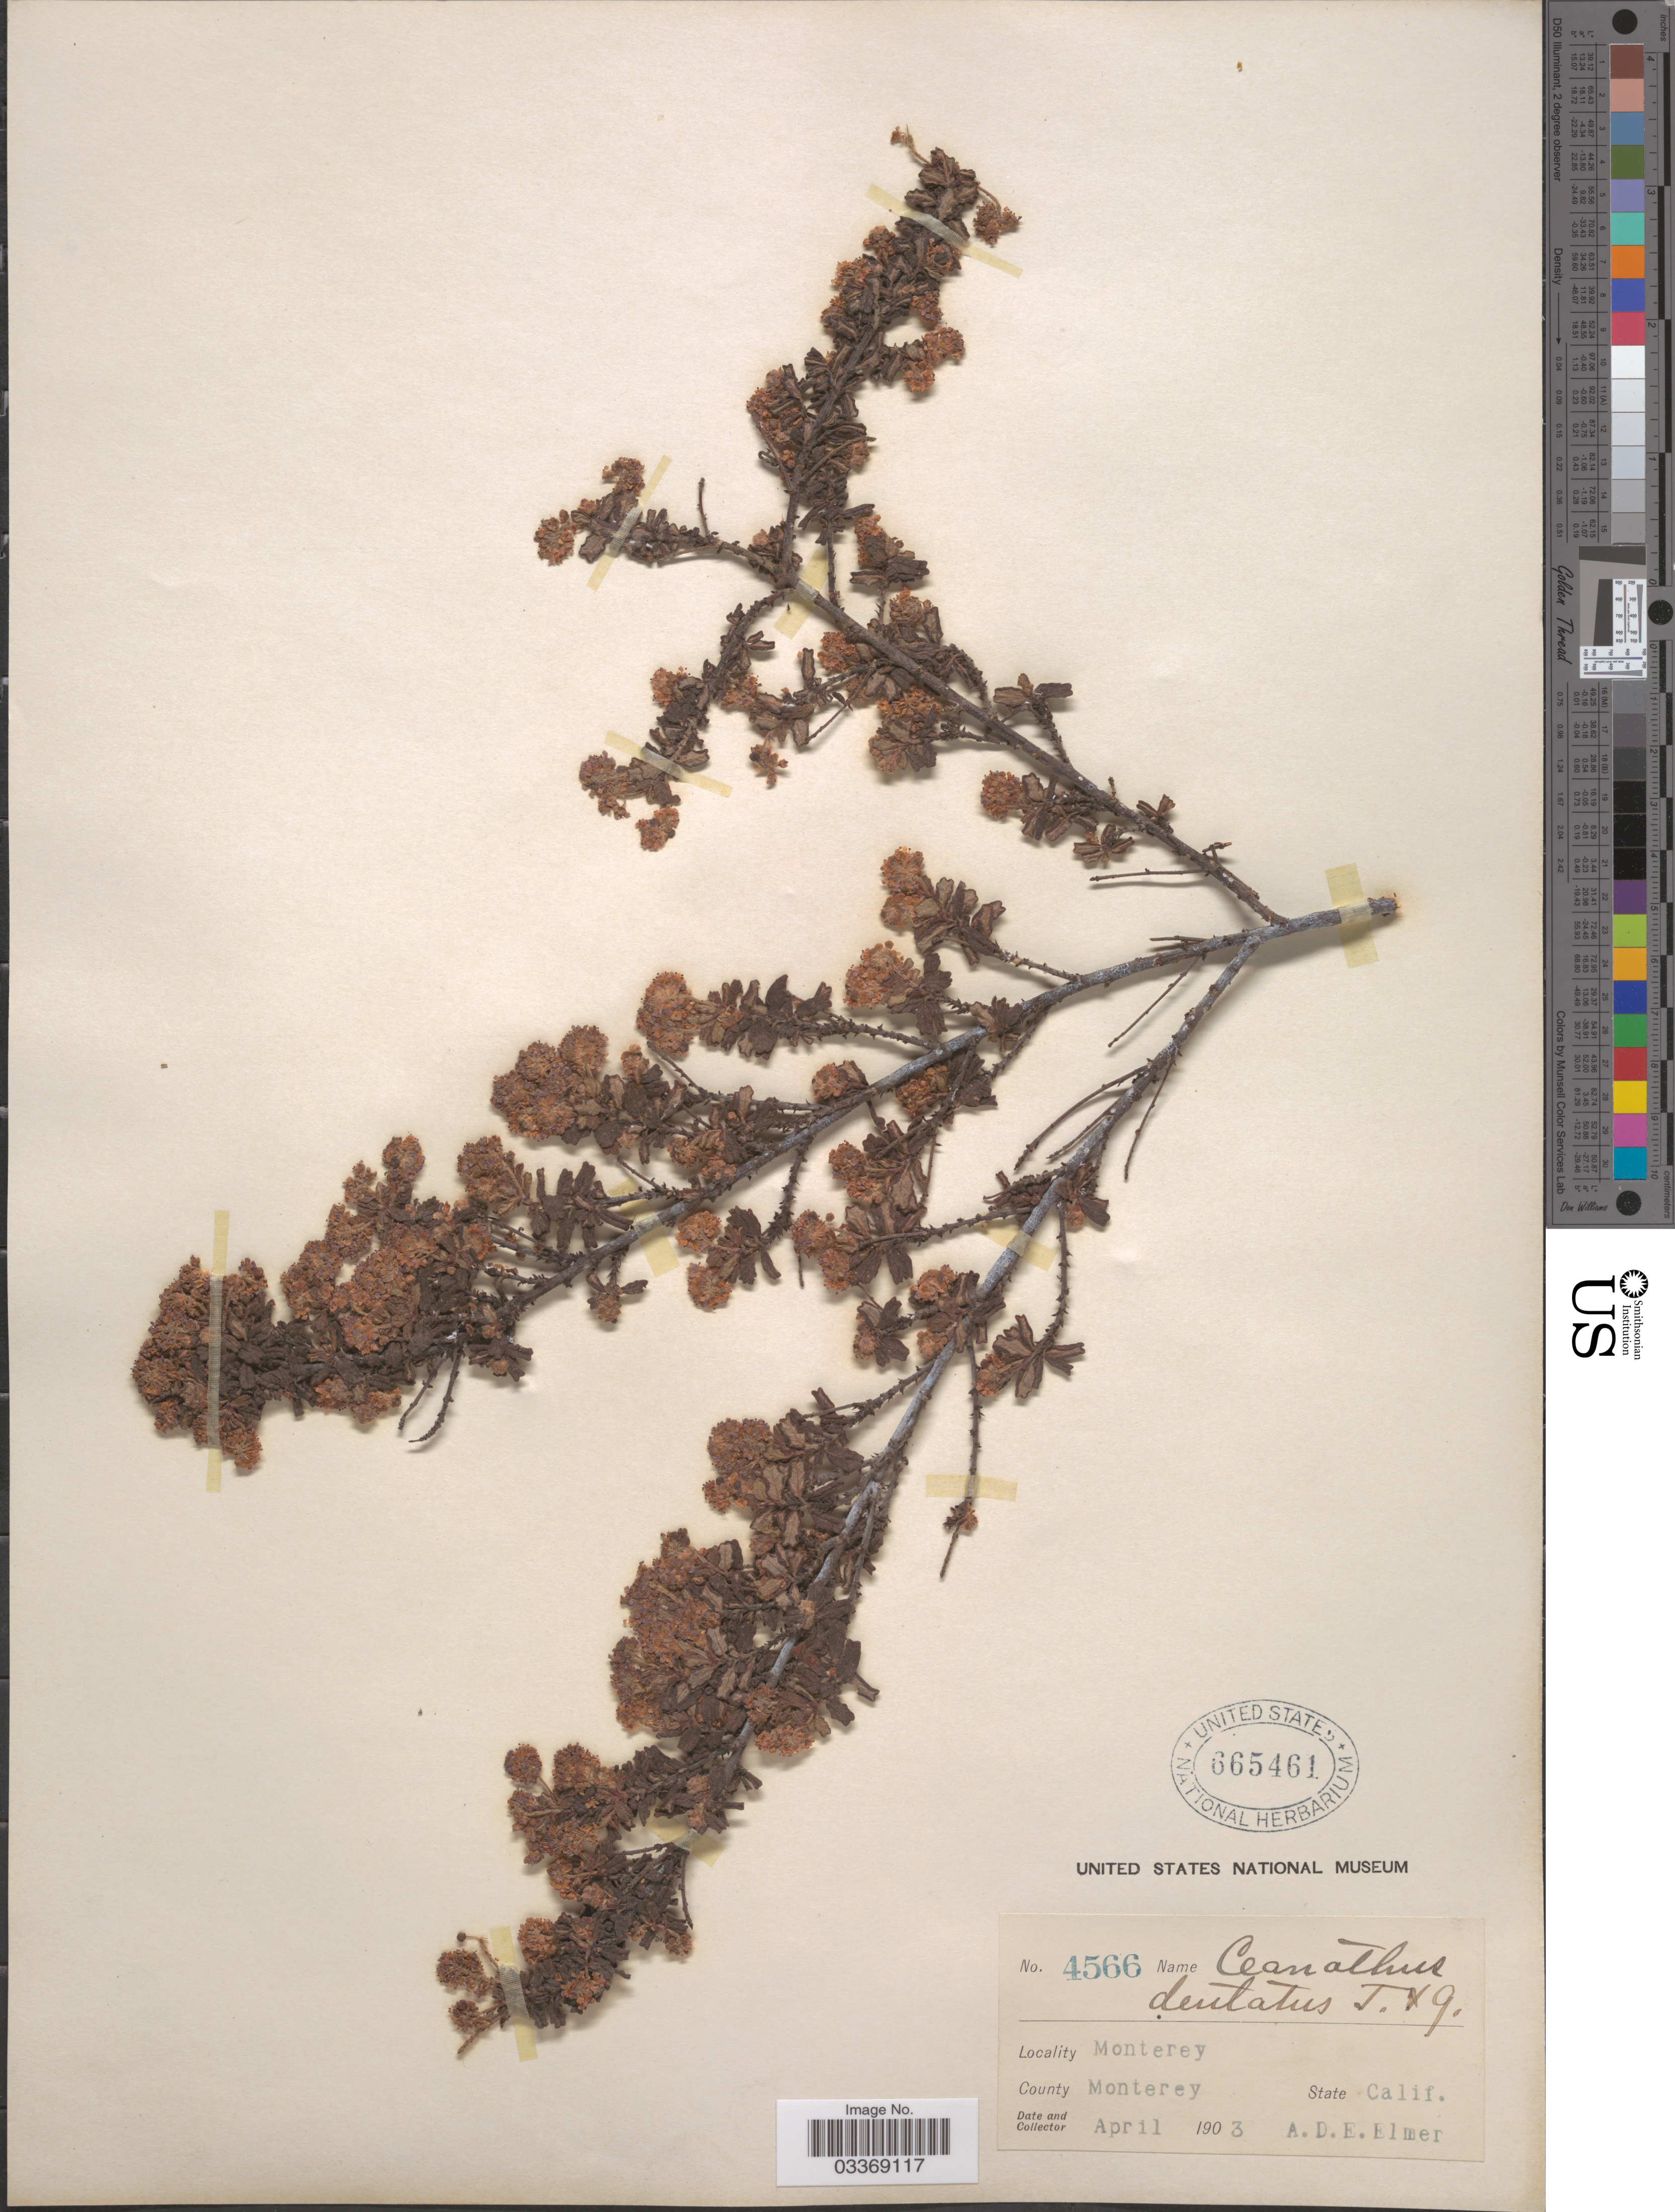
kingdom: Plantae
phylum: Tracheophyta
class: Magnoliopsida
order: Rosales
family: Rhamnaceae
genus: Ceanothus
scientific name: Ceanothus dentatus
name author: Torr. & A. Gray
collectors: A. D. E. Elmer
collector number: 4566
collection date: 1903-04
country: United States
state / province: California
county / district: Monterey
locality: Monterey, County Monterey.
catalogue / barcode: US 665461